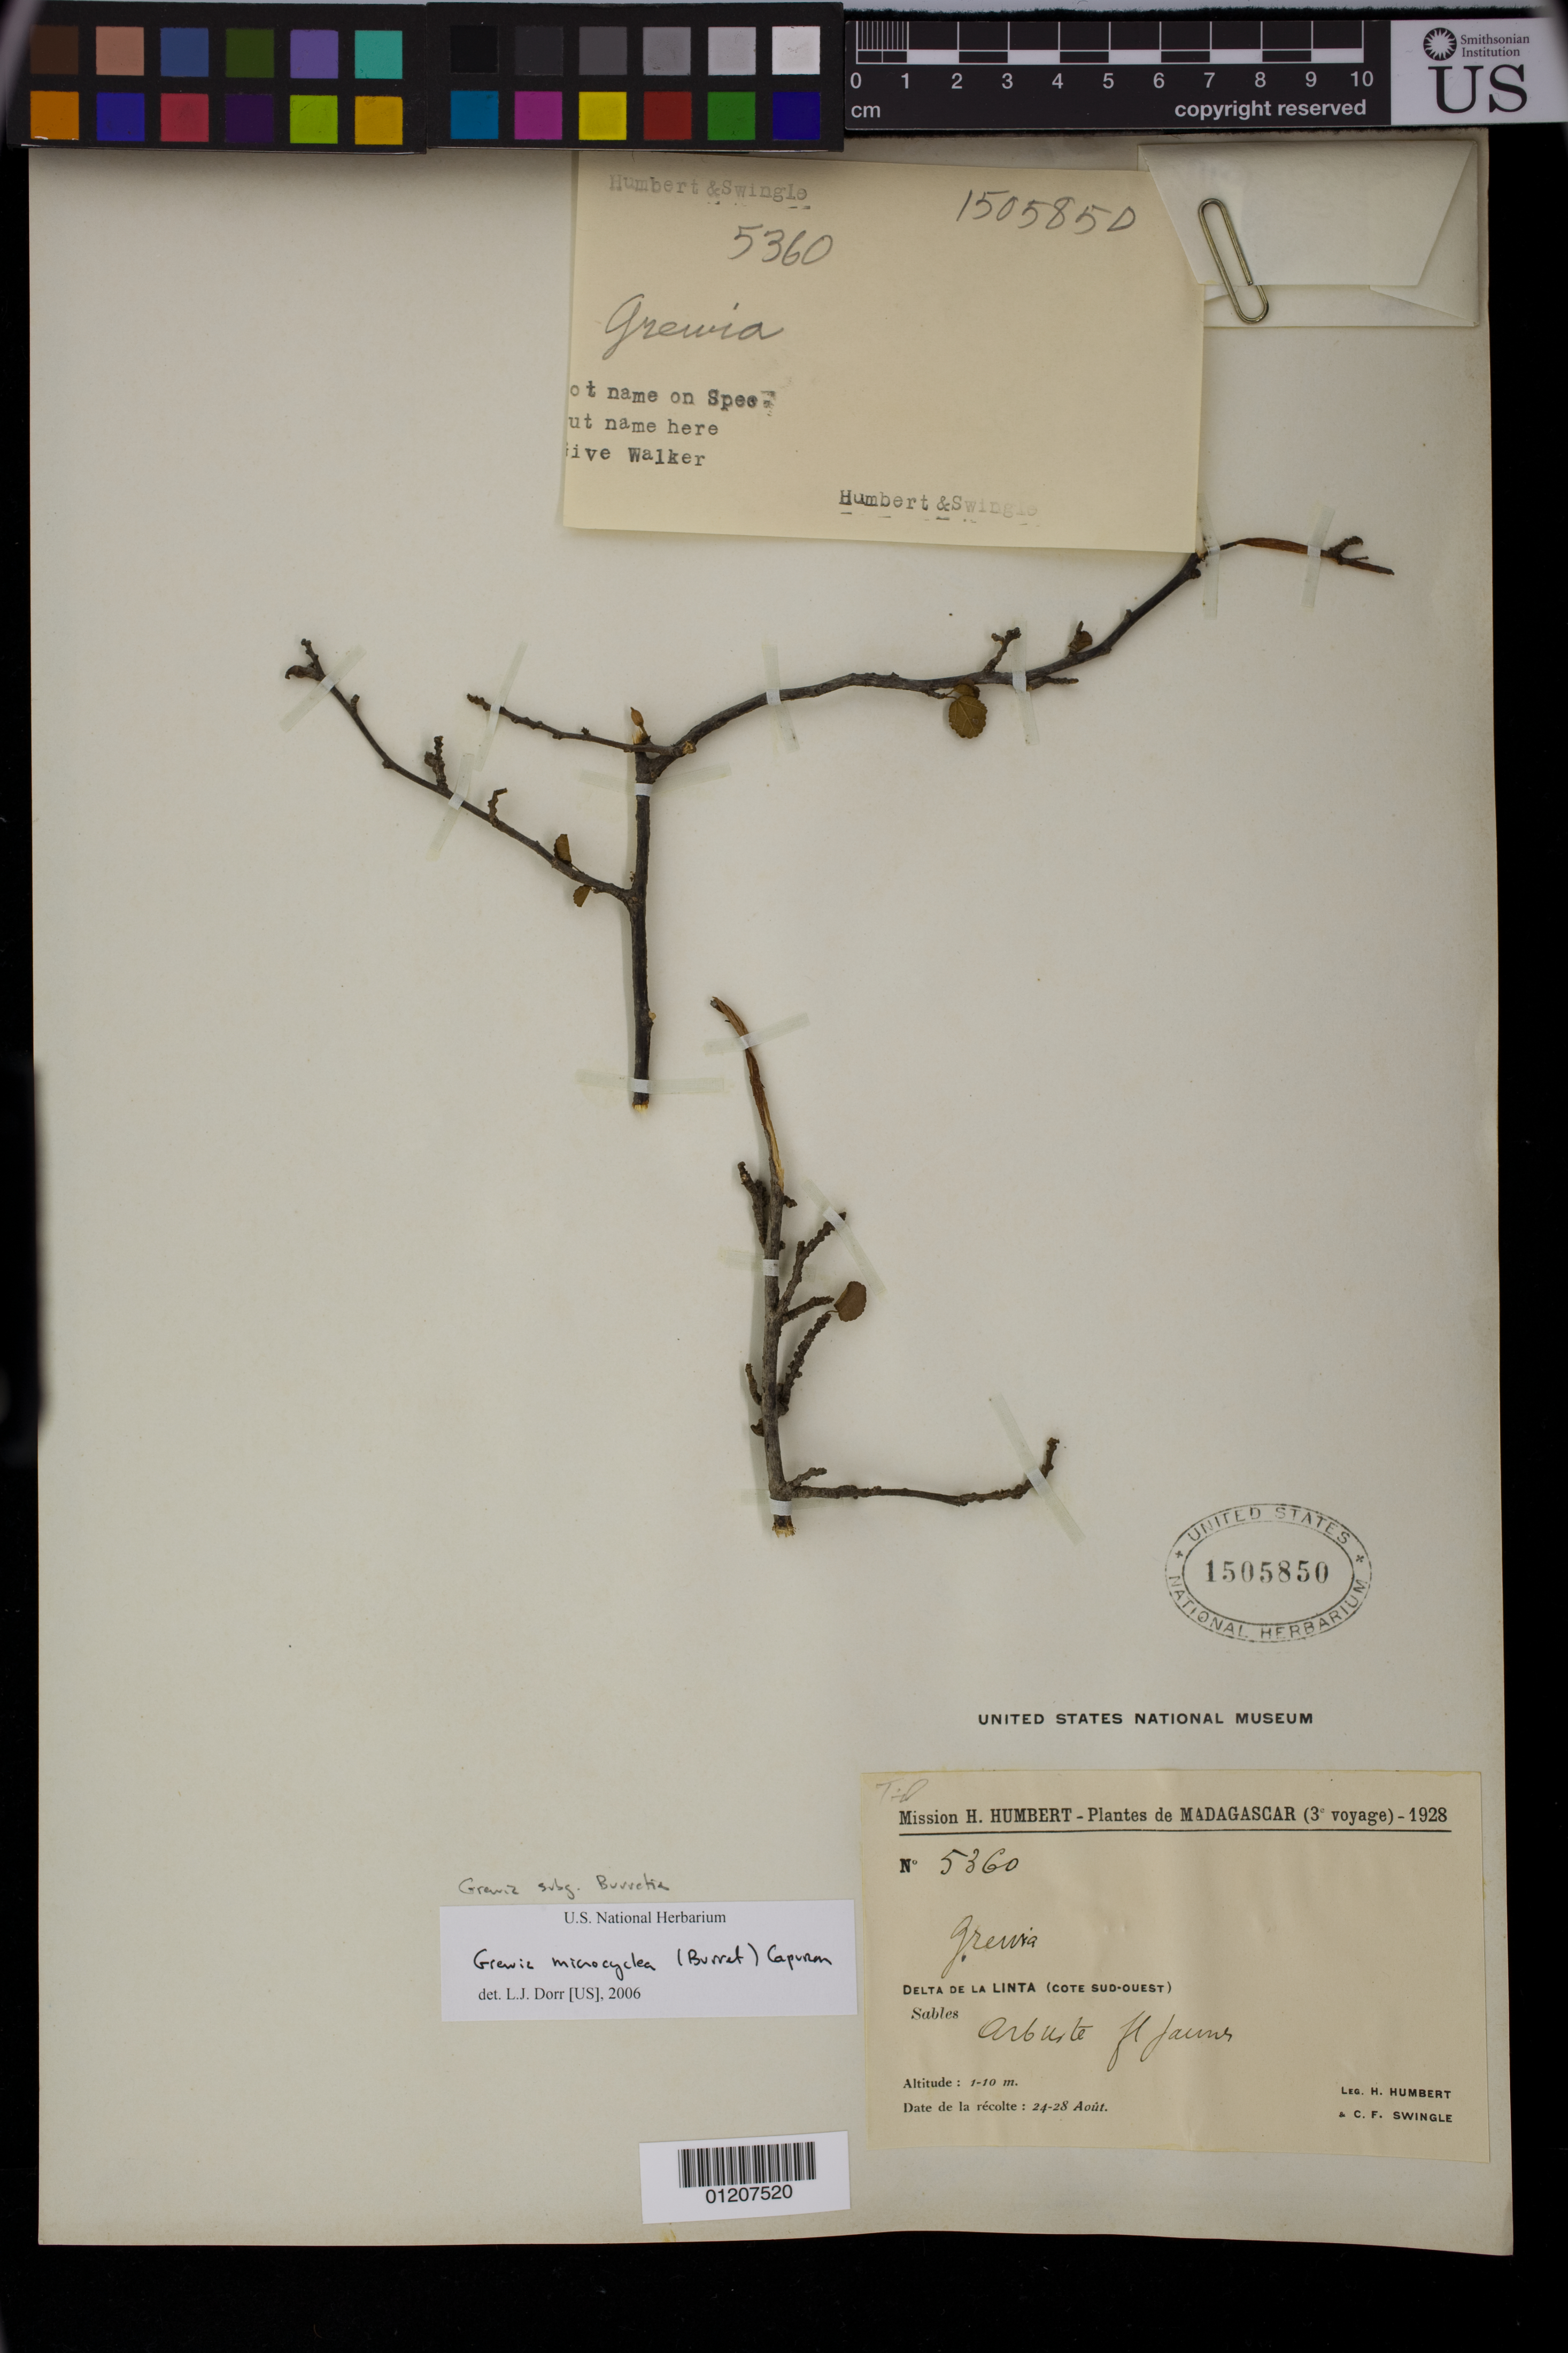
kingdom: Plantae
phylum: Tracheophyta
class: Magnoliopsida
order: Malvales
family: Malvaceae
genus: Grewia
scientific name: Grewia microcyclea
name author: (Burret) Capuron & Mabb.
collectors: H. Humbert & C. Swingle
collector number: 5360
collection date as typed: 24 Aug 1928 to 28 Aug 1928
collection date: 1928-08-24/1928-08-28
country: Madagascar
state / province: Atsimo-Andrefana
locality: Delta de la Linta (Cote Sud-Ouest)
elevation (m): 1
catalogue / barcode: US 1505850